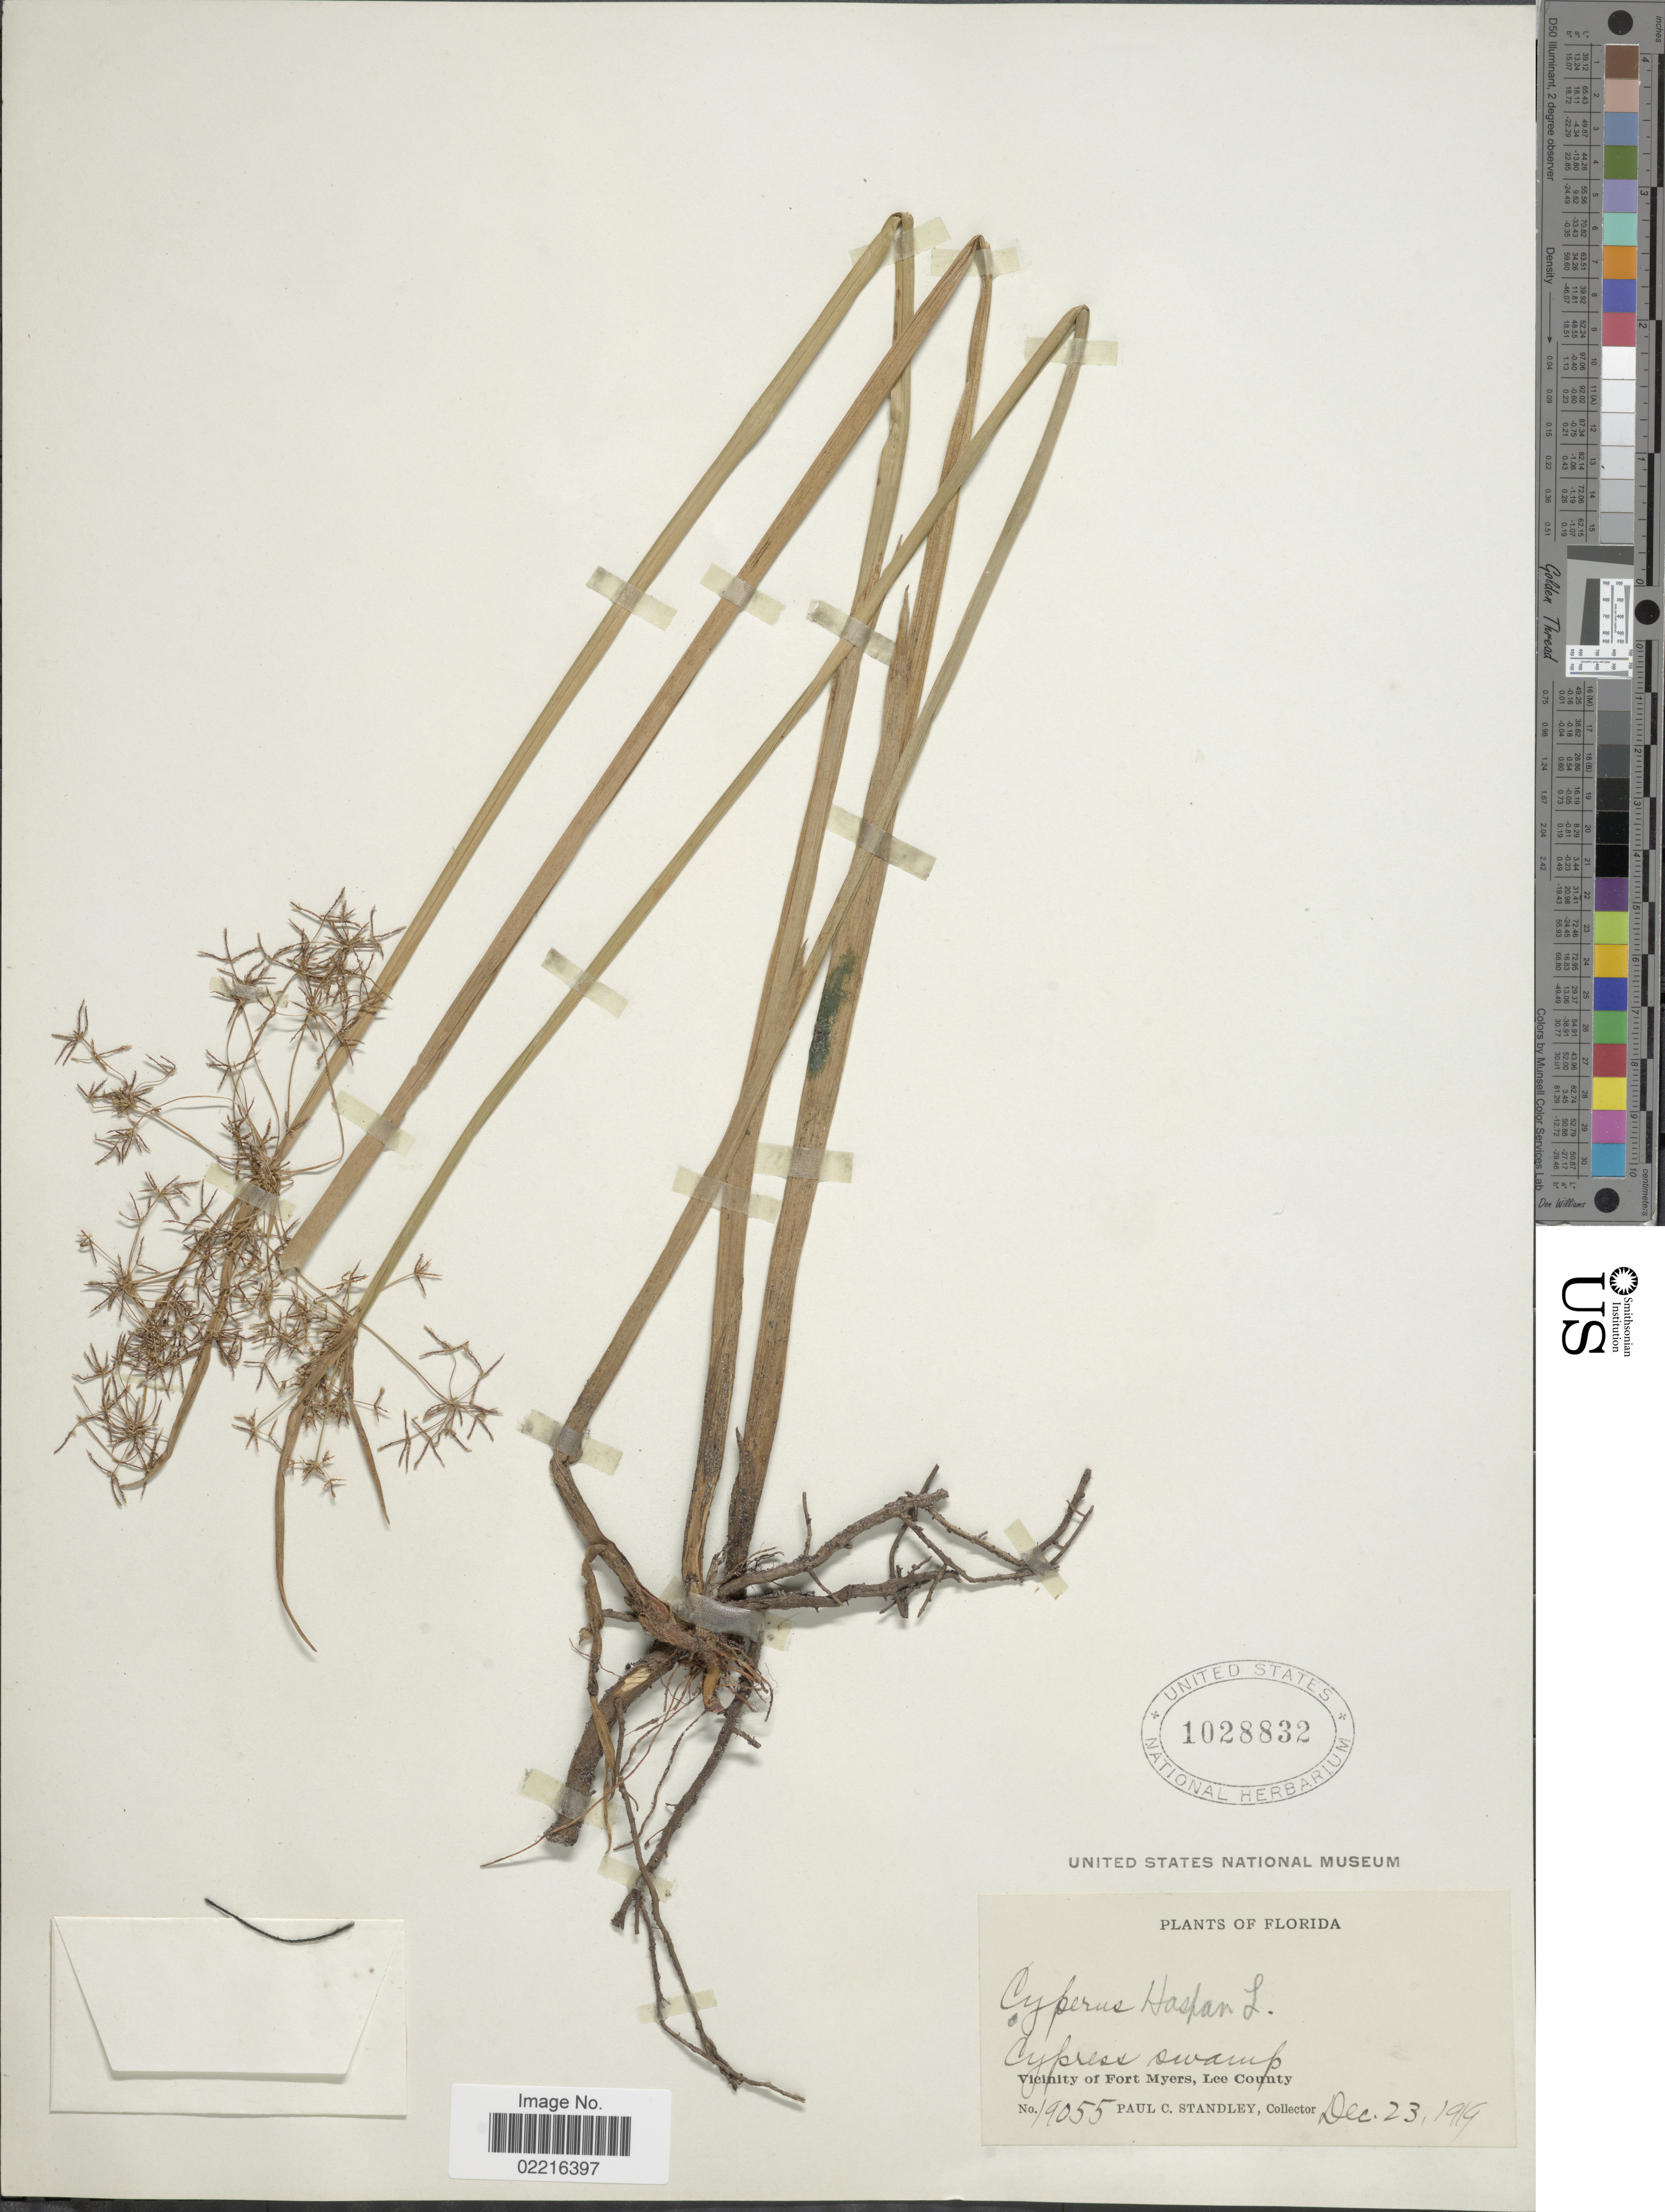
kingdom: Plantae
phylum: Tracheophyta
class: Liliopsida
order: Poales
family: Cyperaceae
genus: Cyperus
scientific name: Cyperus haspan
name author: L.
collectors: P. C. Standley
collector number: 19055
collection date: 1919-12-23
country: United States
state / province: Florida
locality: Cypress Swamp, Vicinity of Fort Myers, Lee County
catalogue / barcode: US 1028832